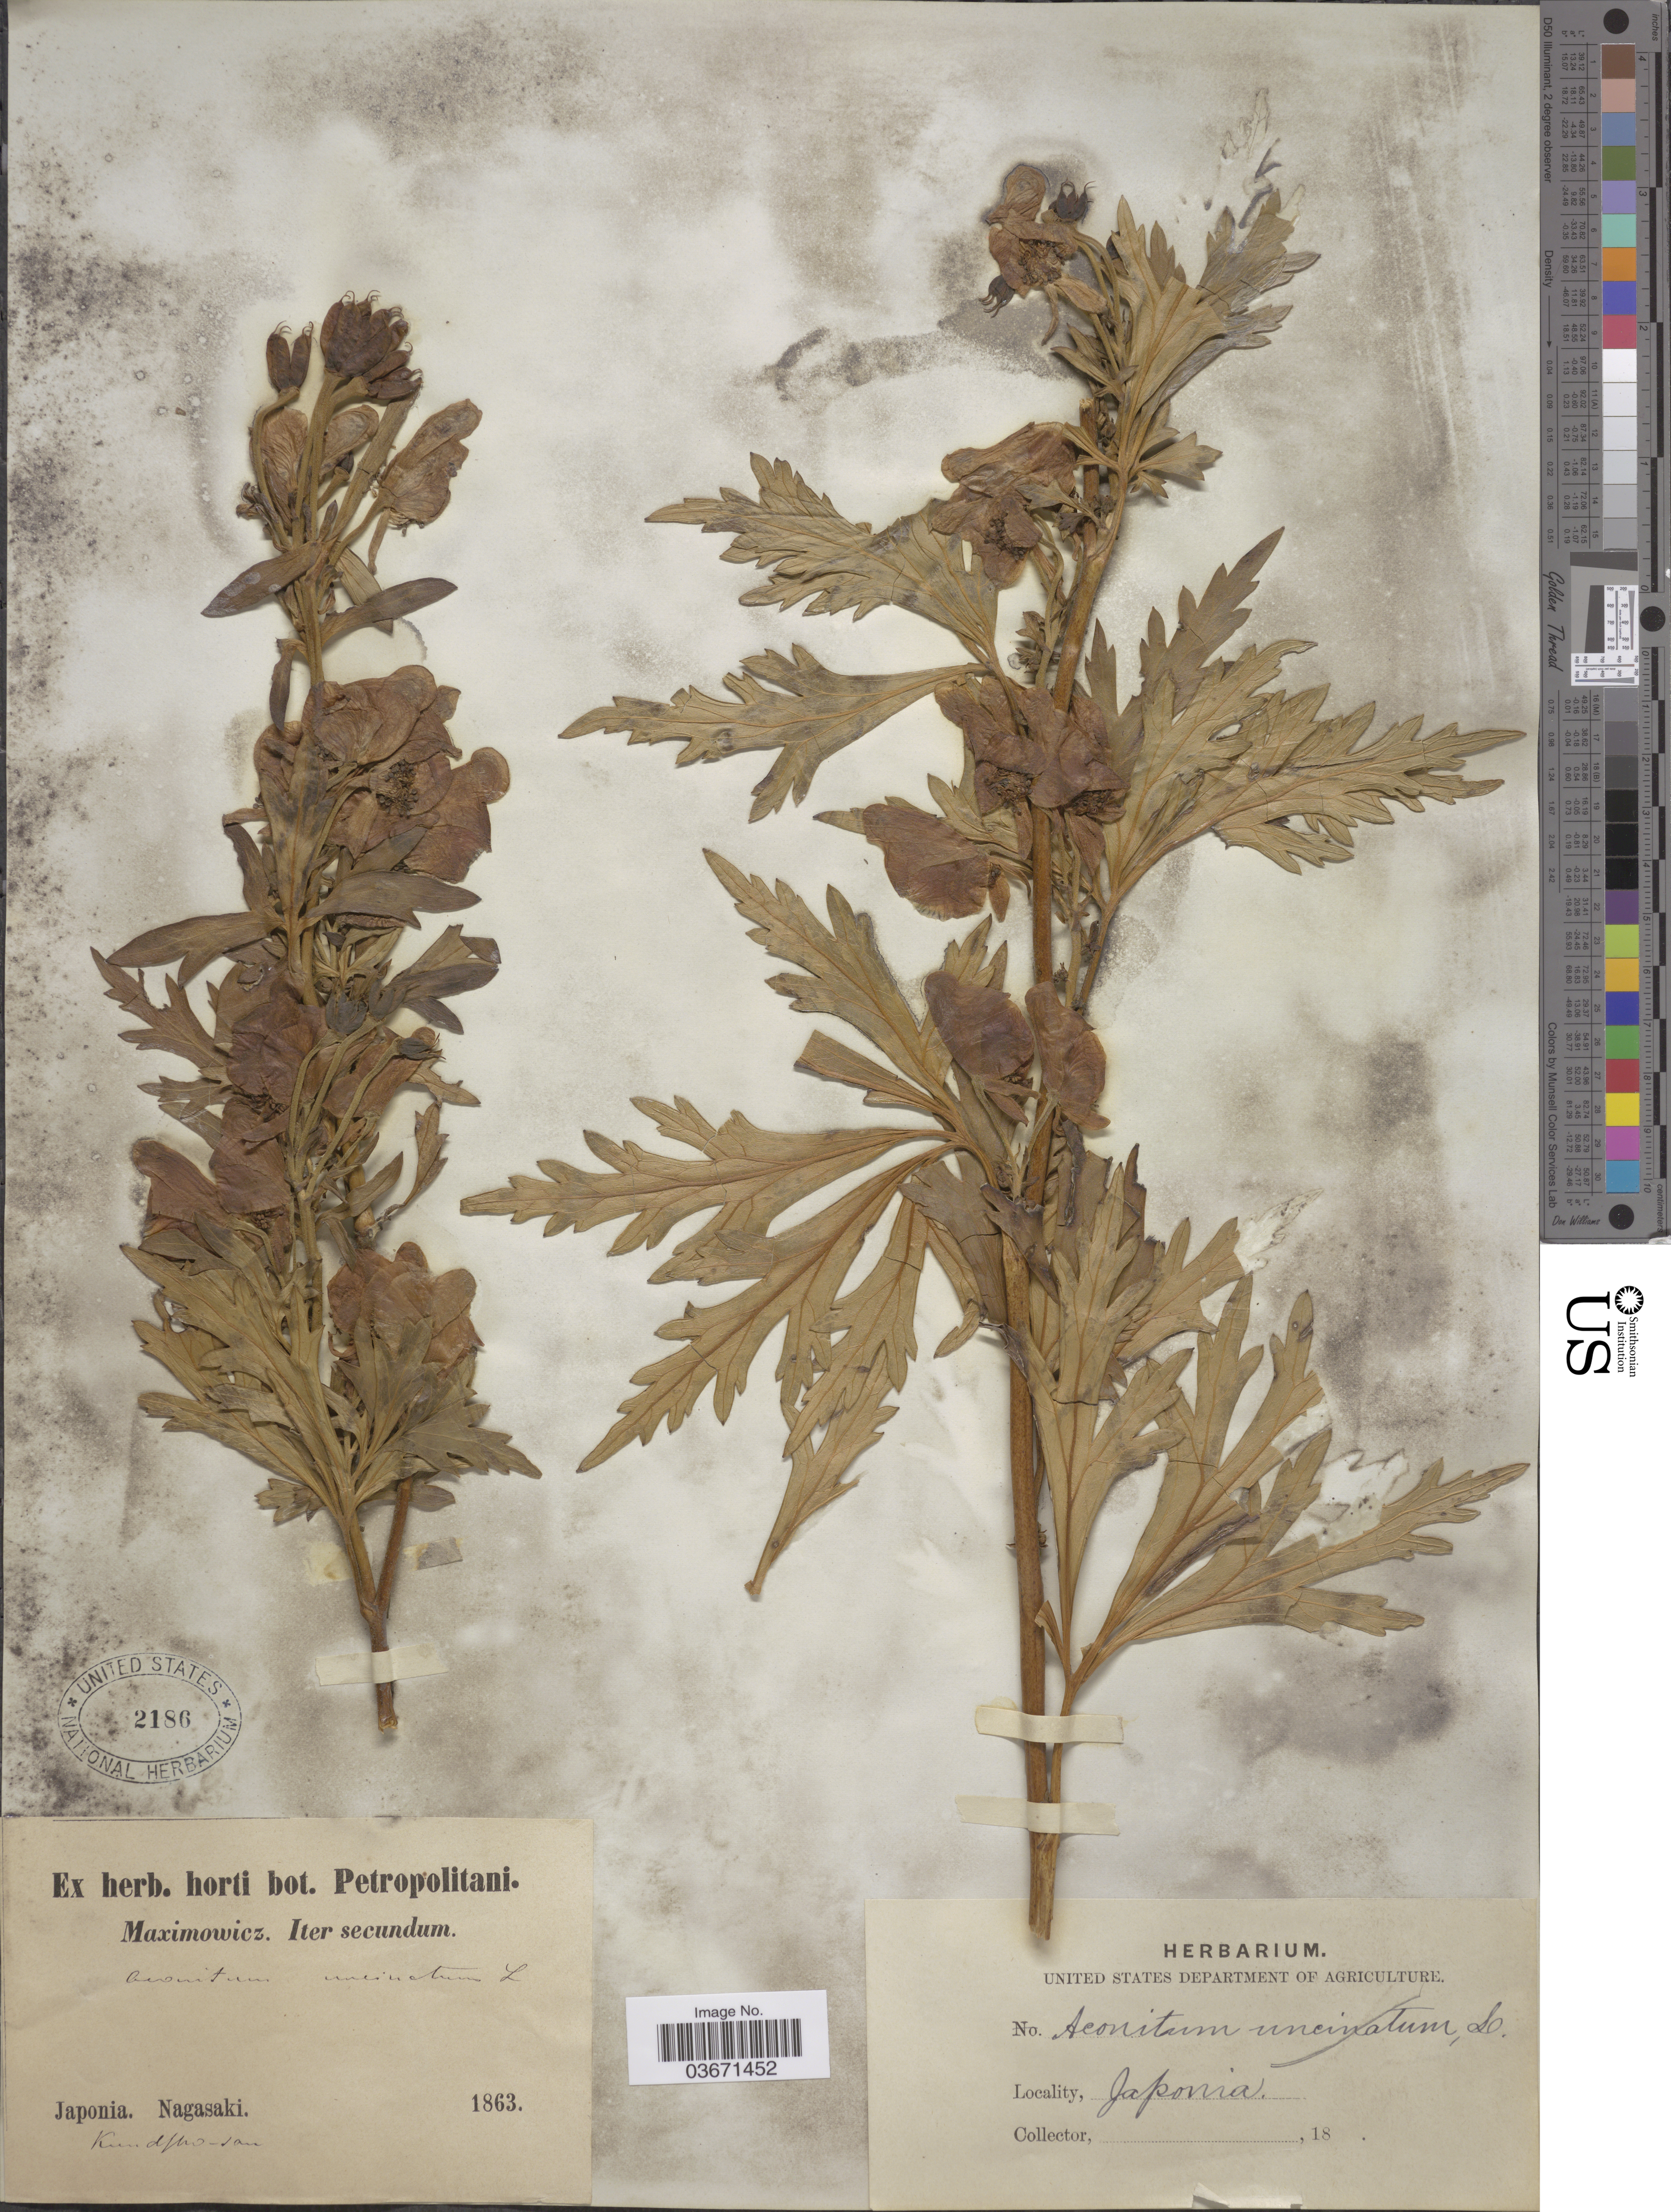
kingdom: Plantae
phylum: Tracheophyta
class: Magnoliopsida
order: Ranunculales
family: Ranunculaceae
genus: Aconitum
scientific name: Aconitum uncinatum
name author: L.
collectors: Maximowicz, --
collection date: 1863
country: Japan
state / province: Nagasaki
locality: Kundsho-san.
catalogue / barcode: US 2186